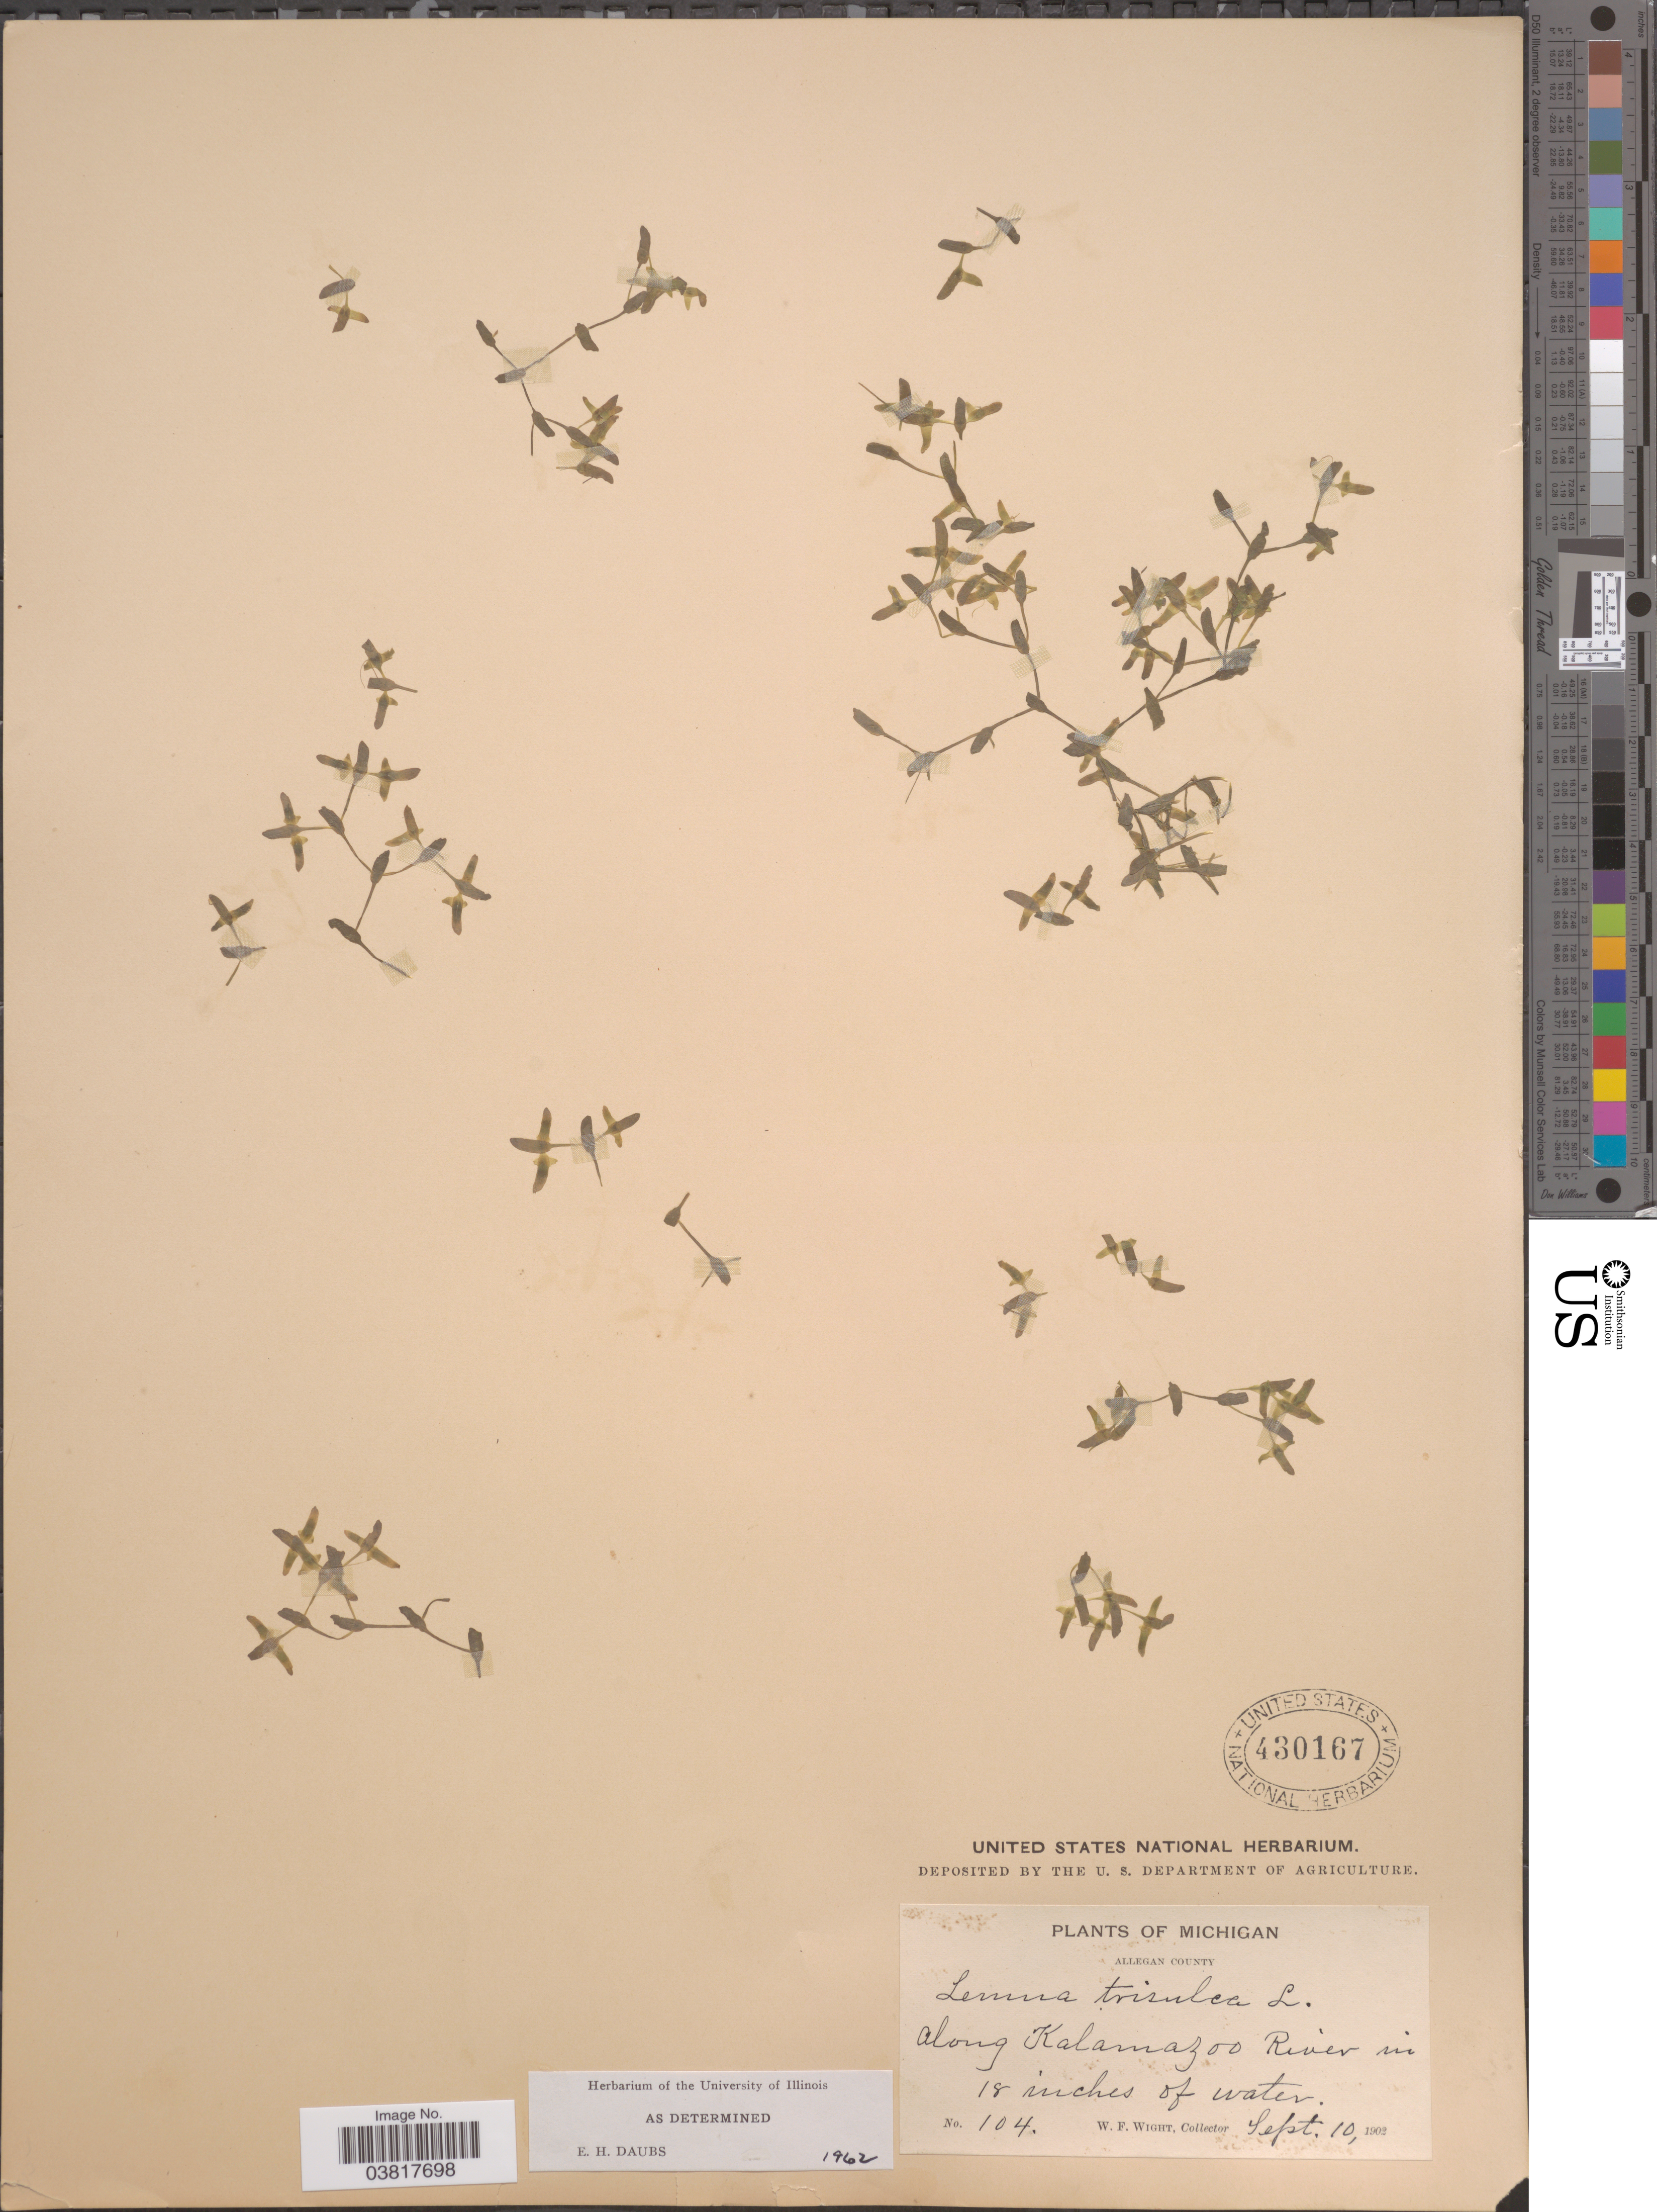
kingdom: Plantae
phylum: Tracheophyta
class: Liliopsida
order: Alismatales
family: Araceae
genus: Lemna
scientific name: Lemna trisulca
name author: L.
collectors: W. Wight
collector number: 104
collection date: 1902-09-10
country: United States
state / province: Michigan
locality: Allegan County. Along Kalamazoo River in 18 inches of water.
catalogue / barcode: US 430167